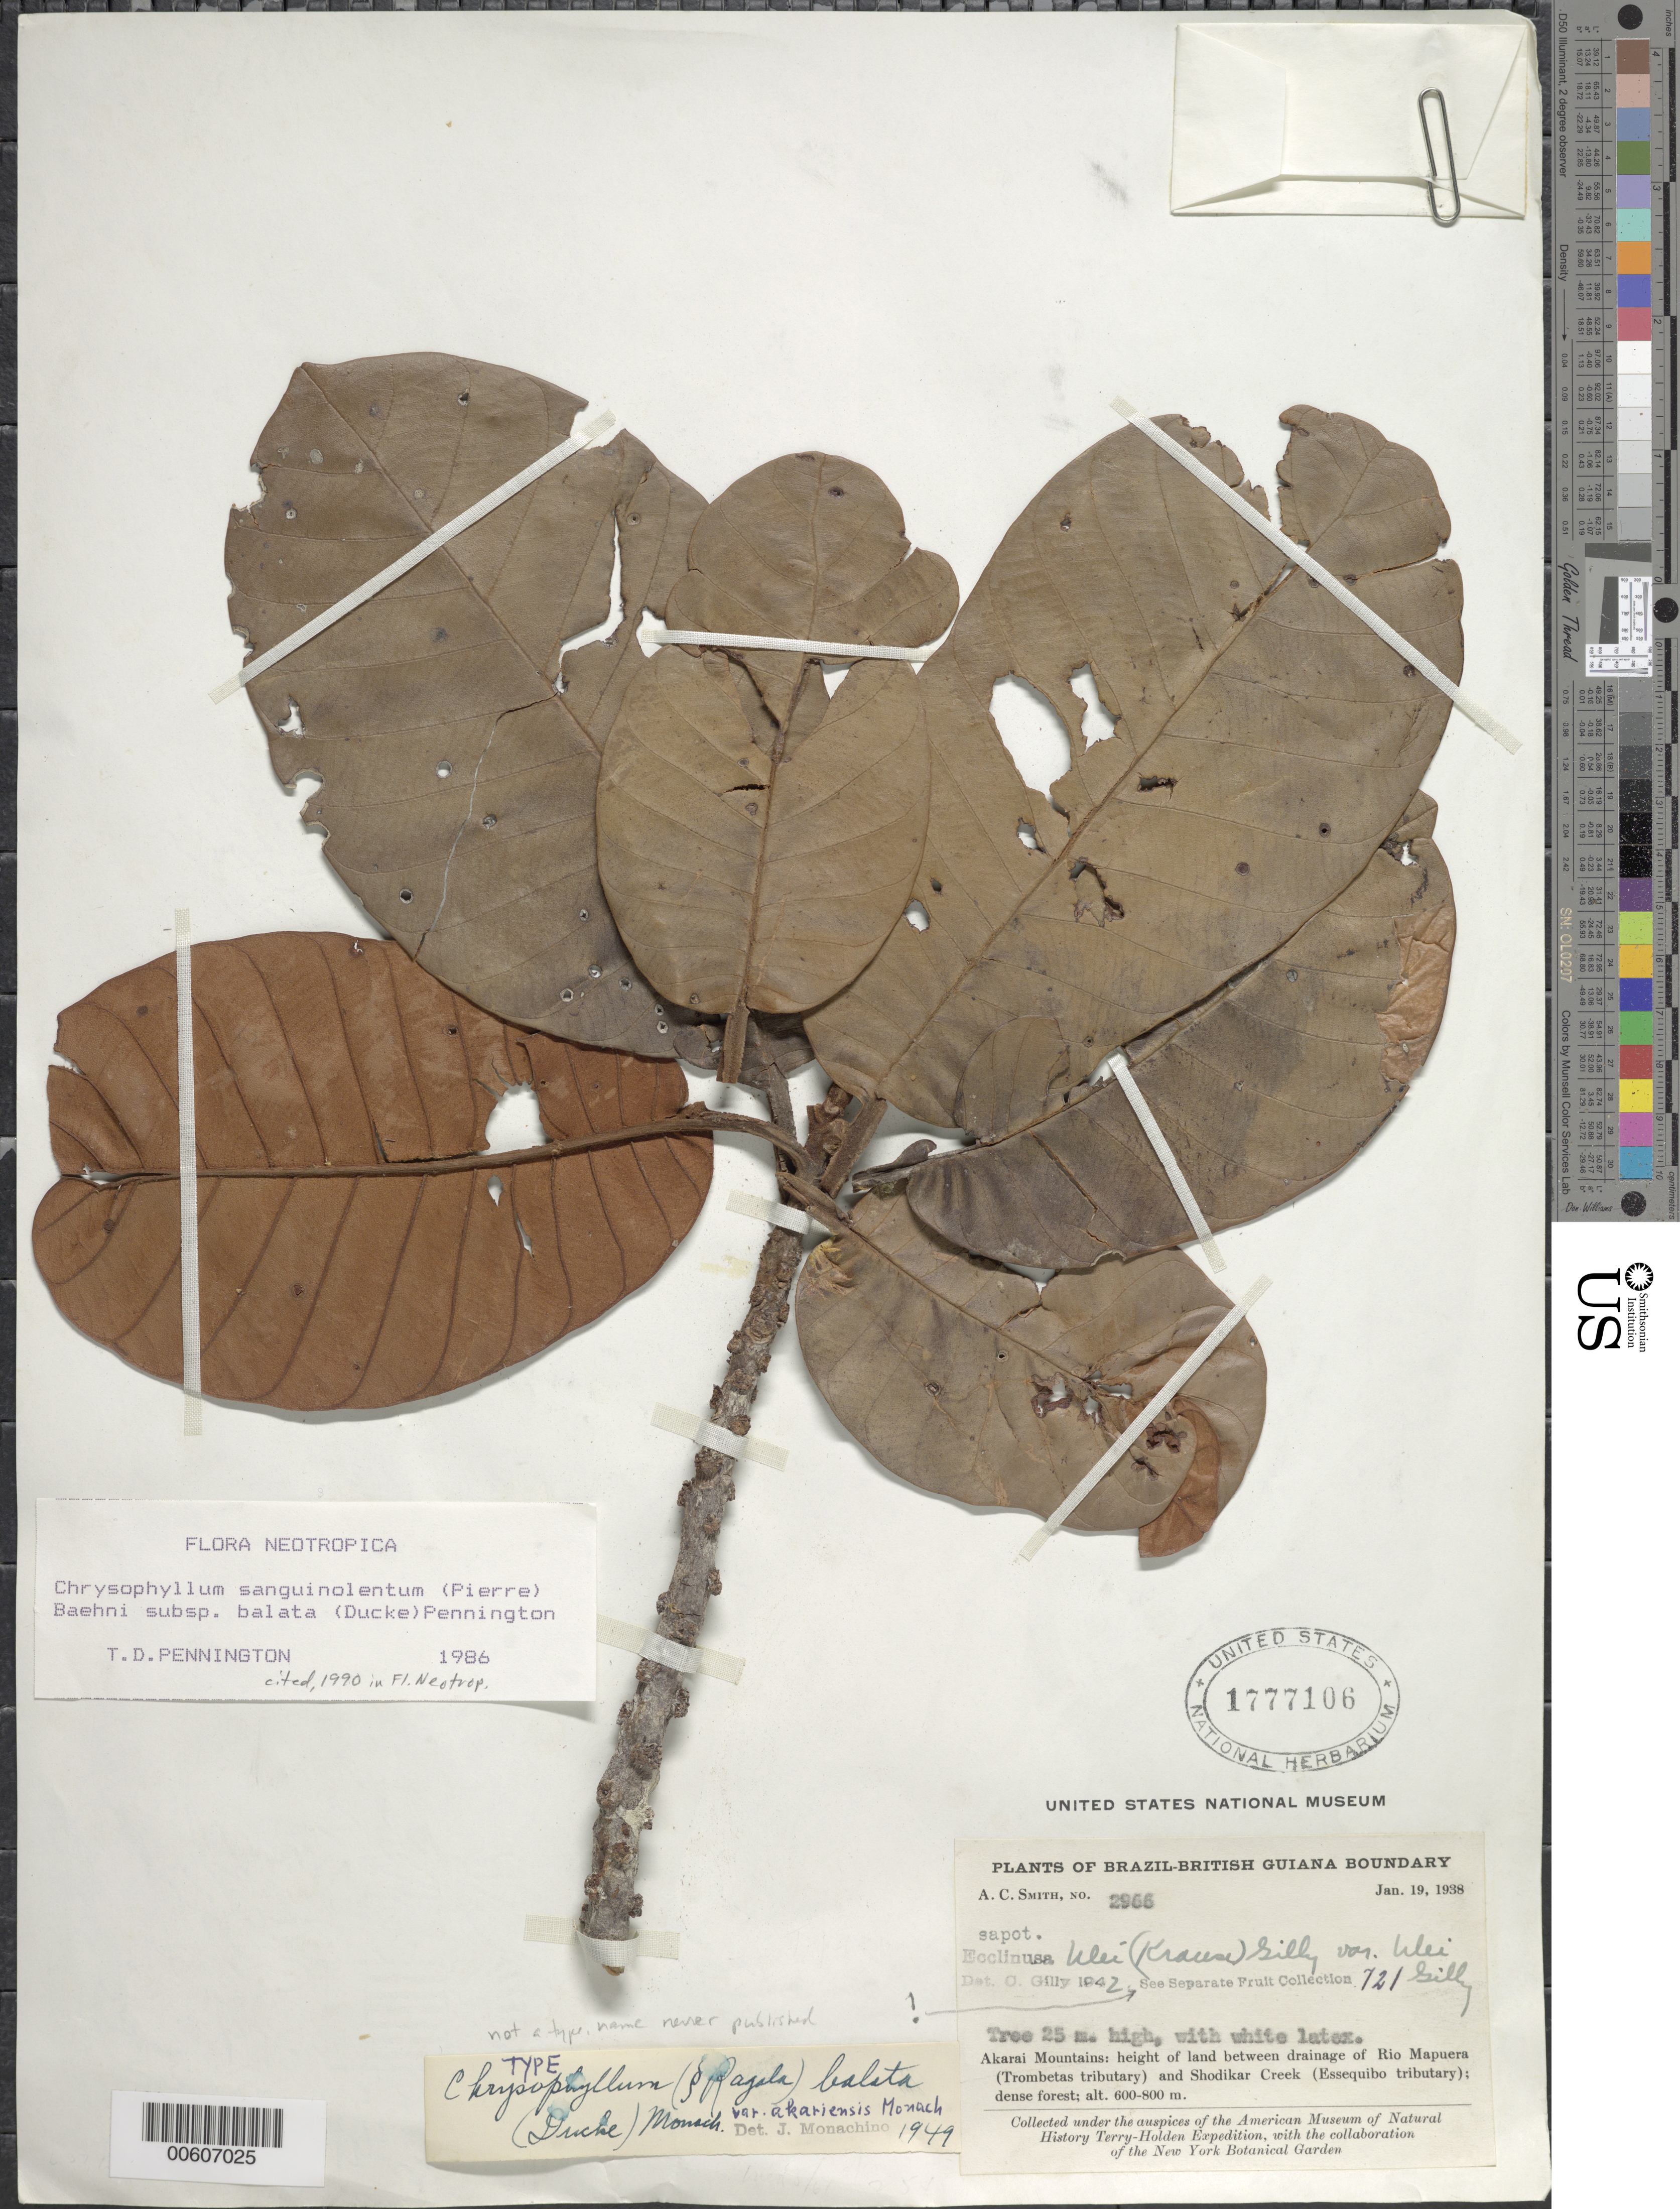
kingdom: Plantae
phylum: Tracheophyta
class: Magnoliopsida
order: Ericales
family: Sapotaceae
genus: Chrysophyllum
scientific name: Chrysophyllum sanguinolentum subsp. balata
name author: (Pierre) Baehni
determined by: Pennington, T. D., (K)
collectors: A. C. Smith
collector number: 2966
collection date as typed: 19-Jan-38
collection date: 1938-01-19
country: Guyana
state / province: U. Takutu-U. Essequibo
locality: Akarai Mts., betw. drainage of Mapuera R. (Trombetas trib.) & Shodikar Creek (Essequibo trib.)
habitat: Dense forest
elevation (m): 600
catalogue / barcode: US 1777106